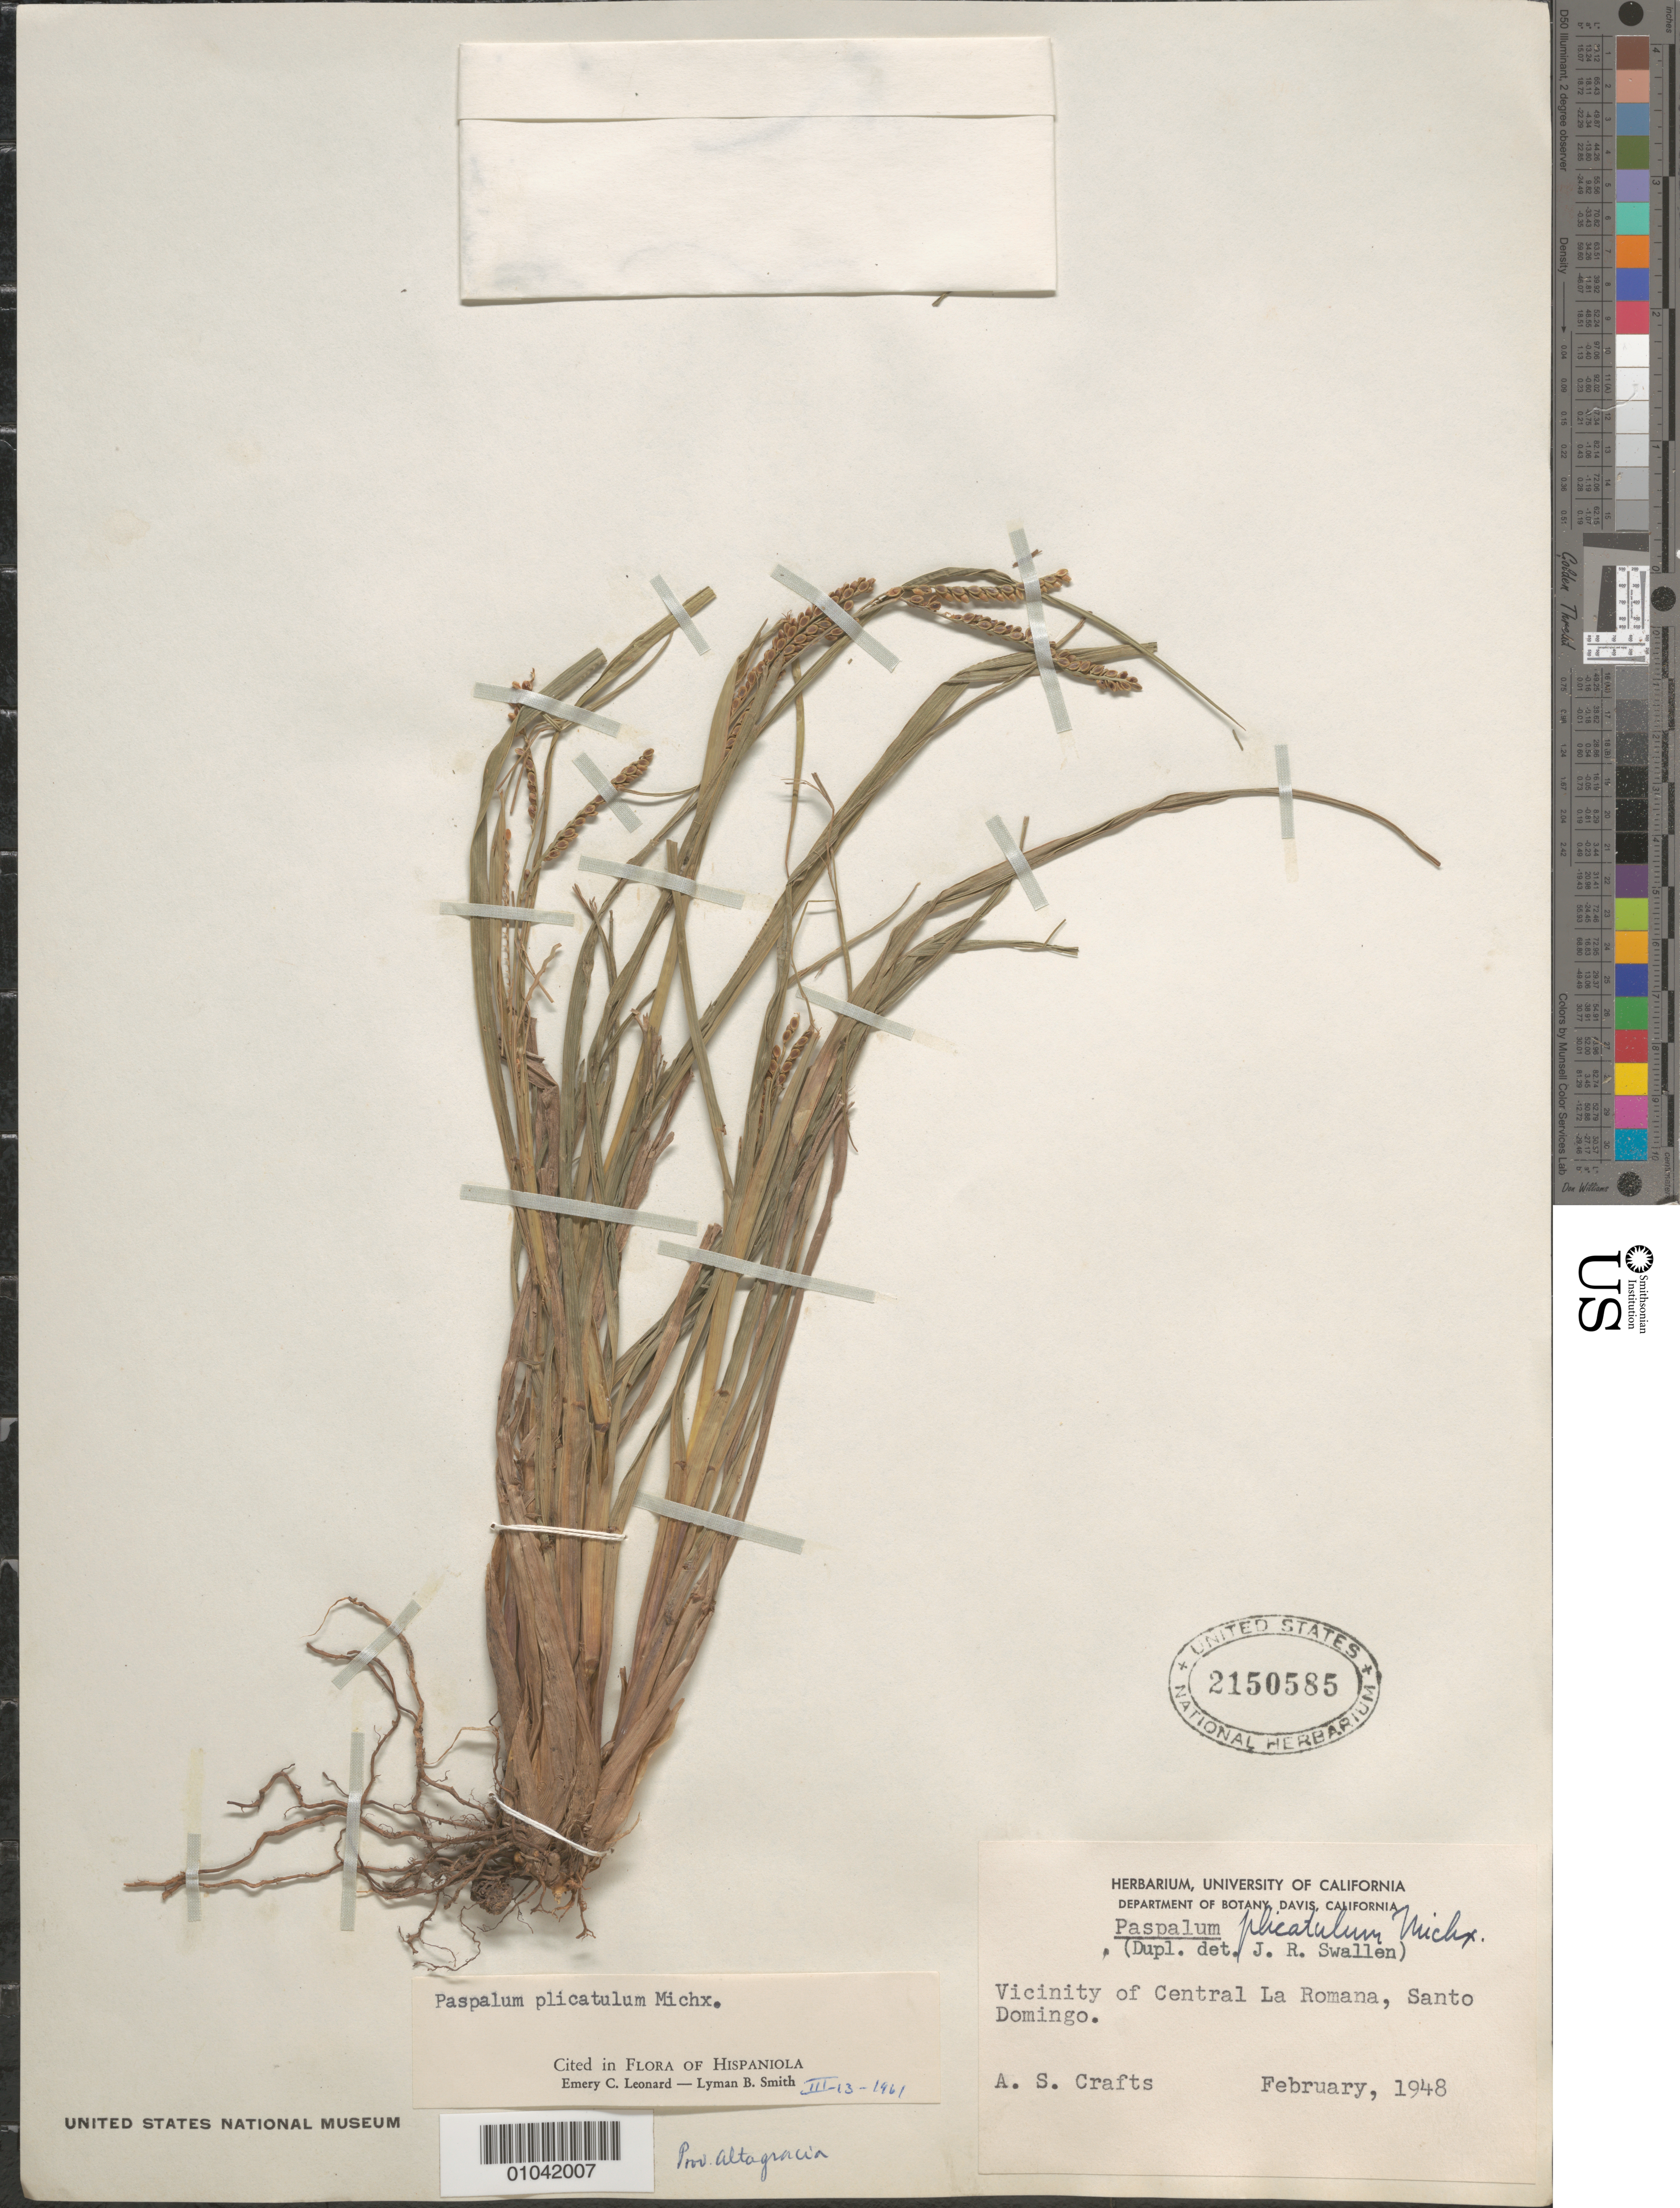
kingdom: Plantae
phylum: Tracheophyta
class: Liliopsida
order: Poales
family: Poaceae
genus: Paspalum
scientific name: Paspalum plicatulum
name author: Michx.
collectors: A. Crafts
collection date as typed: Feb 1948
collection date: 1948-02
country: Dominican Republic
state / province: La Romana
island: Hispaniola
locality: Vicinity of Central La Romana, Santo Domingo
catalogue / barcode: US 2150585